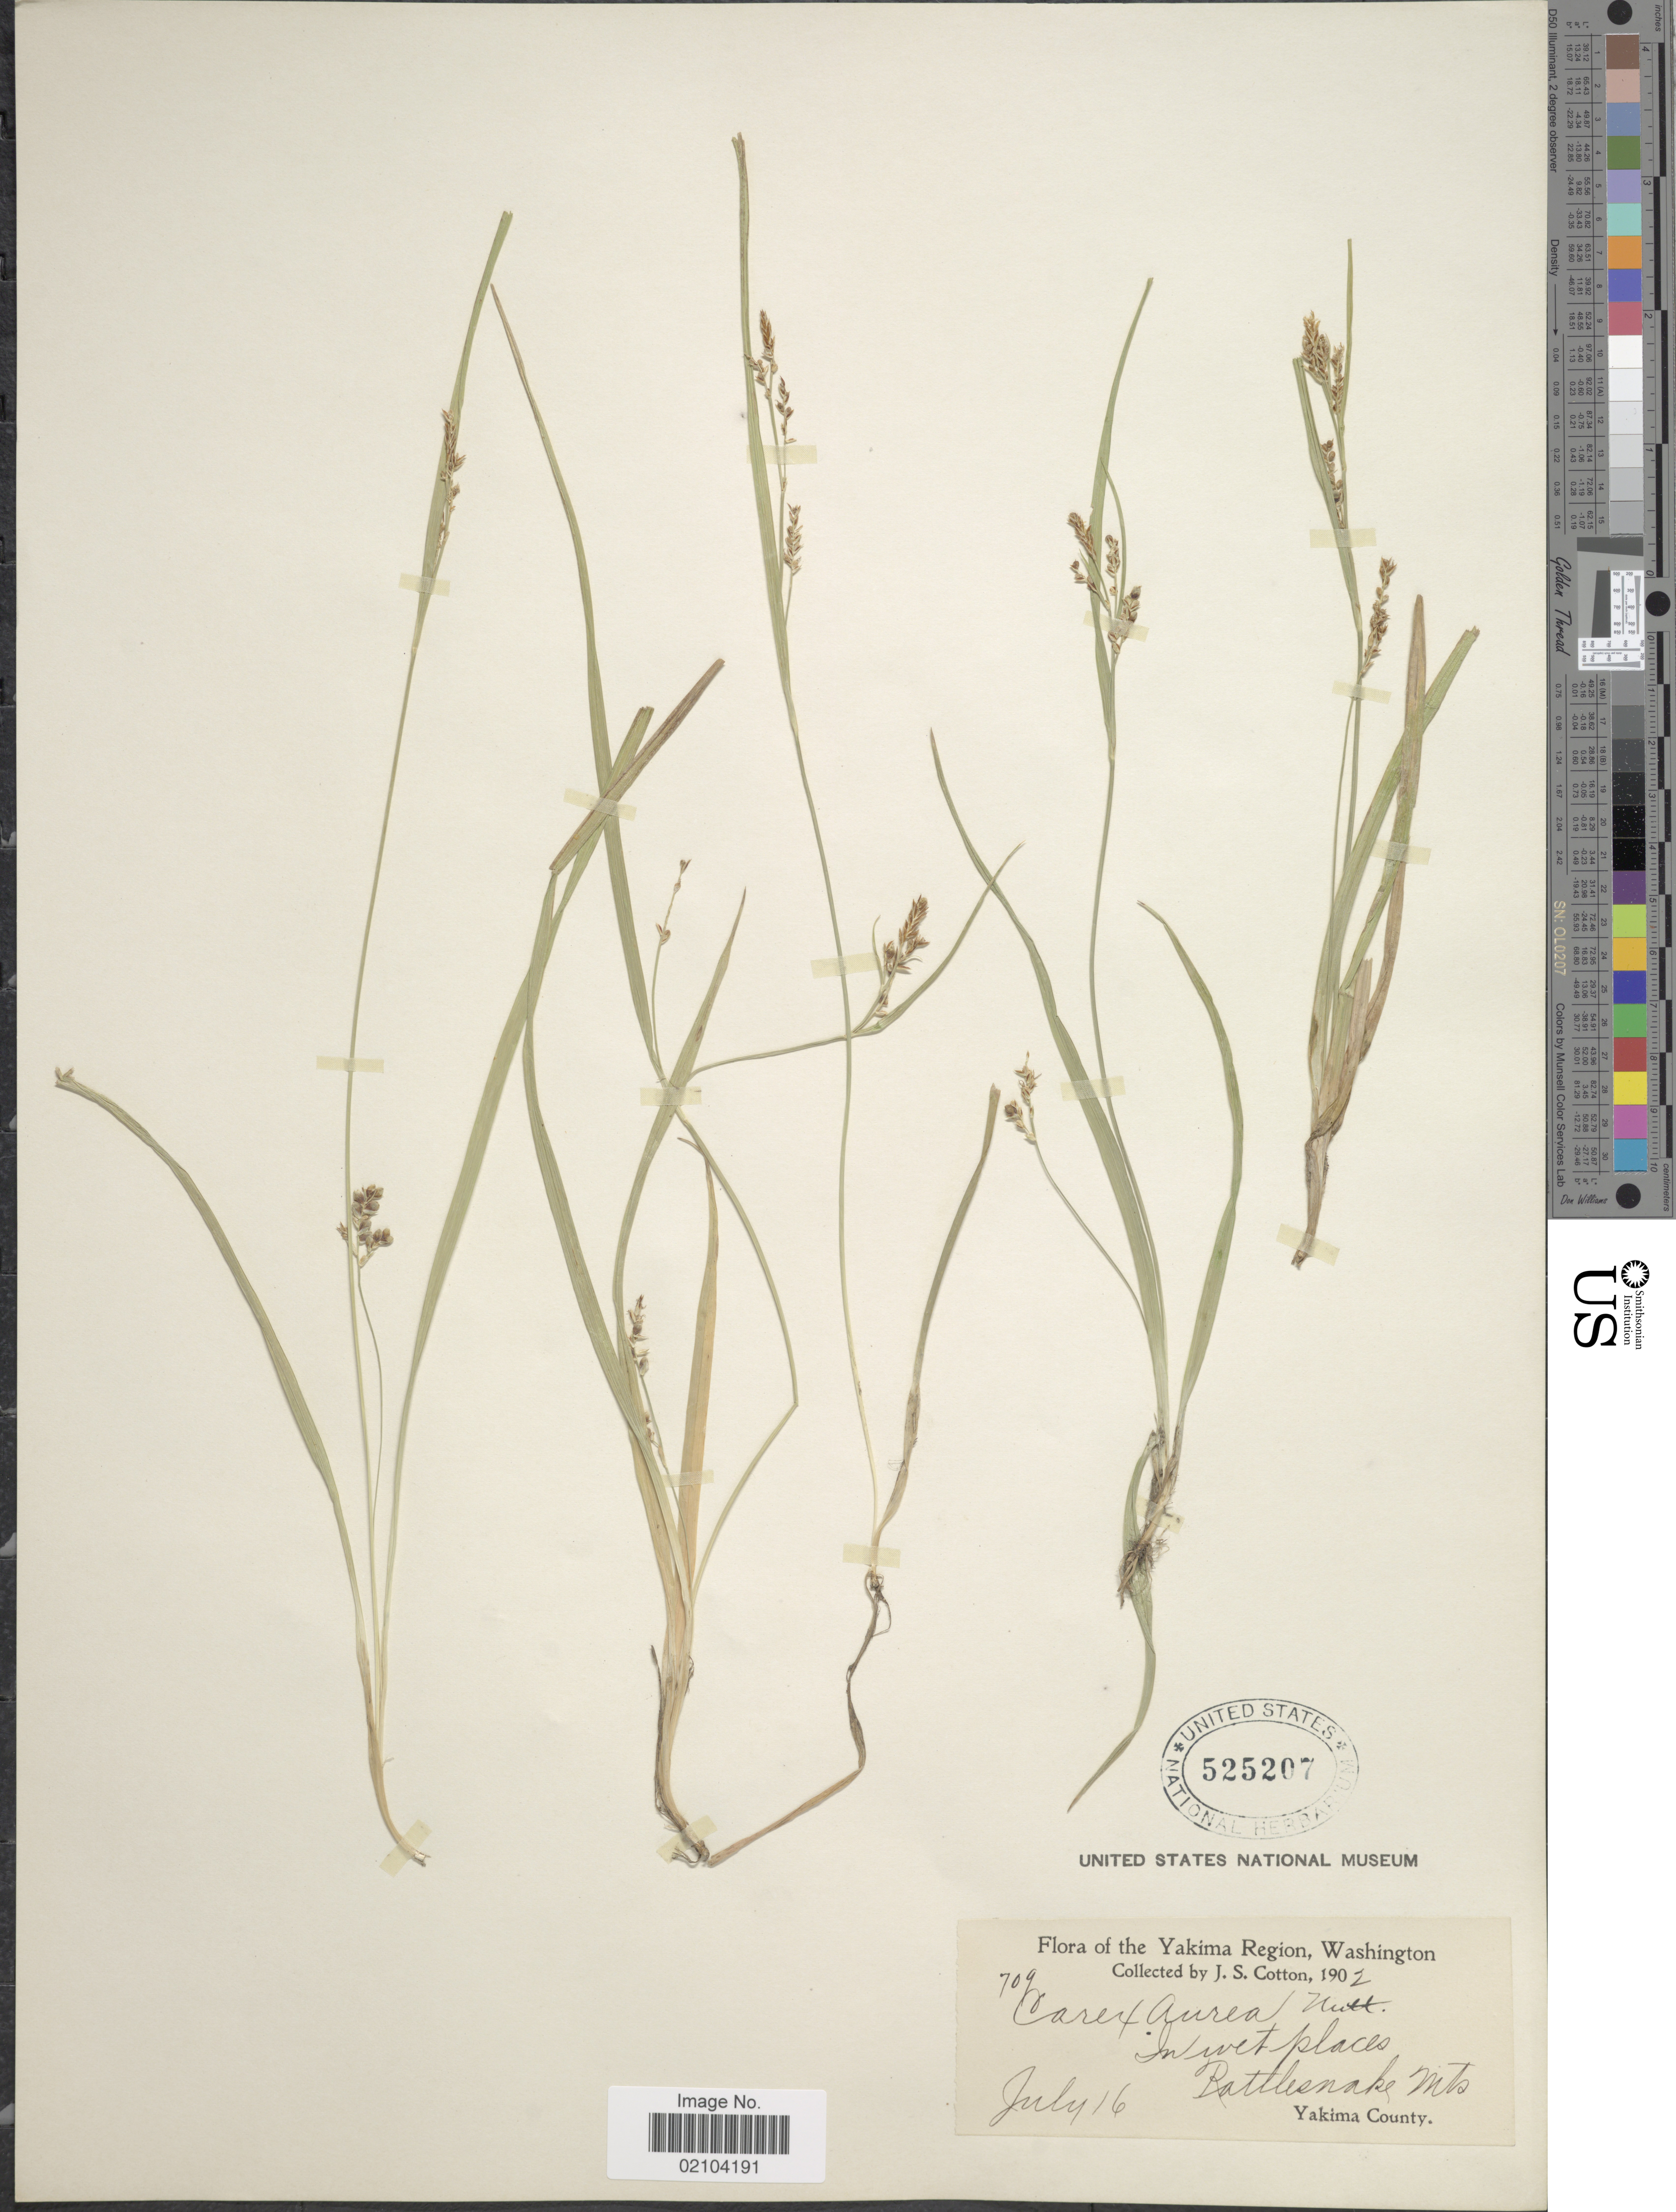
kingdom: Plantae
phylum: Tracheophyta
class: Liliopsida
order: Poales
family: Cyperaceae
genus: Carex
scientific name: Carex aurea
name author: Nutt.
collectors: J. S. Cotton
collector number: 709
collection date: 1902-07-16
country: United States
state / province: Washington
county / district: Yakima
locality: Yakima Region, Washington. In wet places, Battlesnake Mts.Yakima County.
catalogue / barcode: US 525207